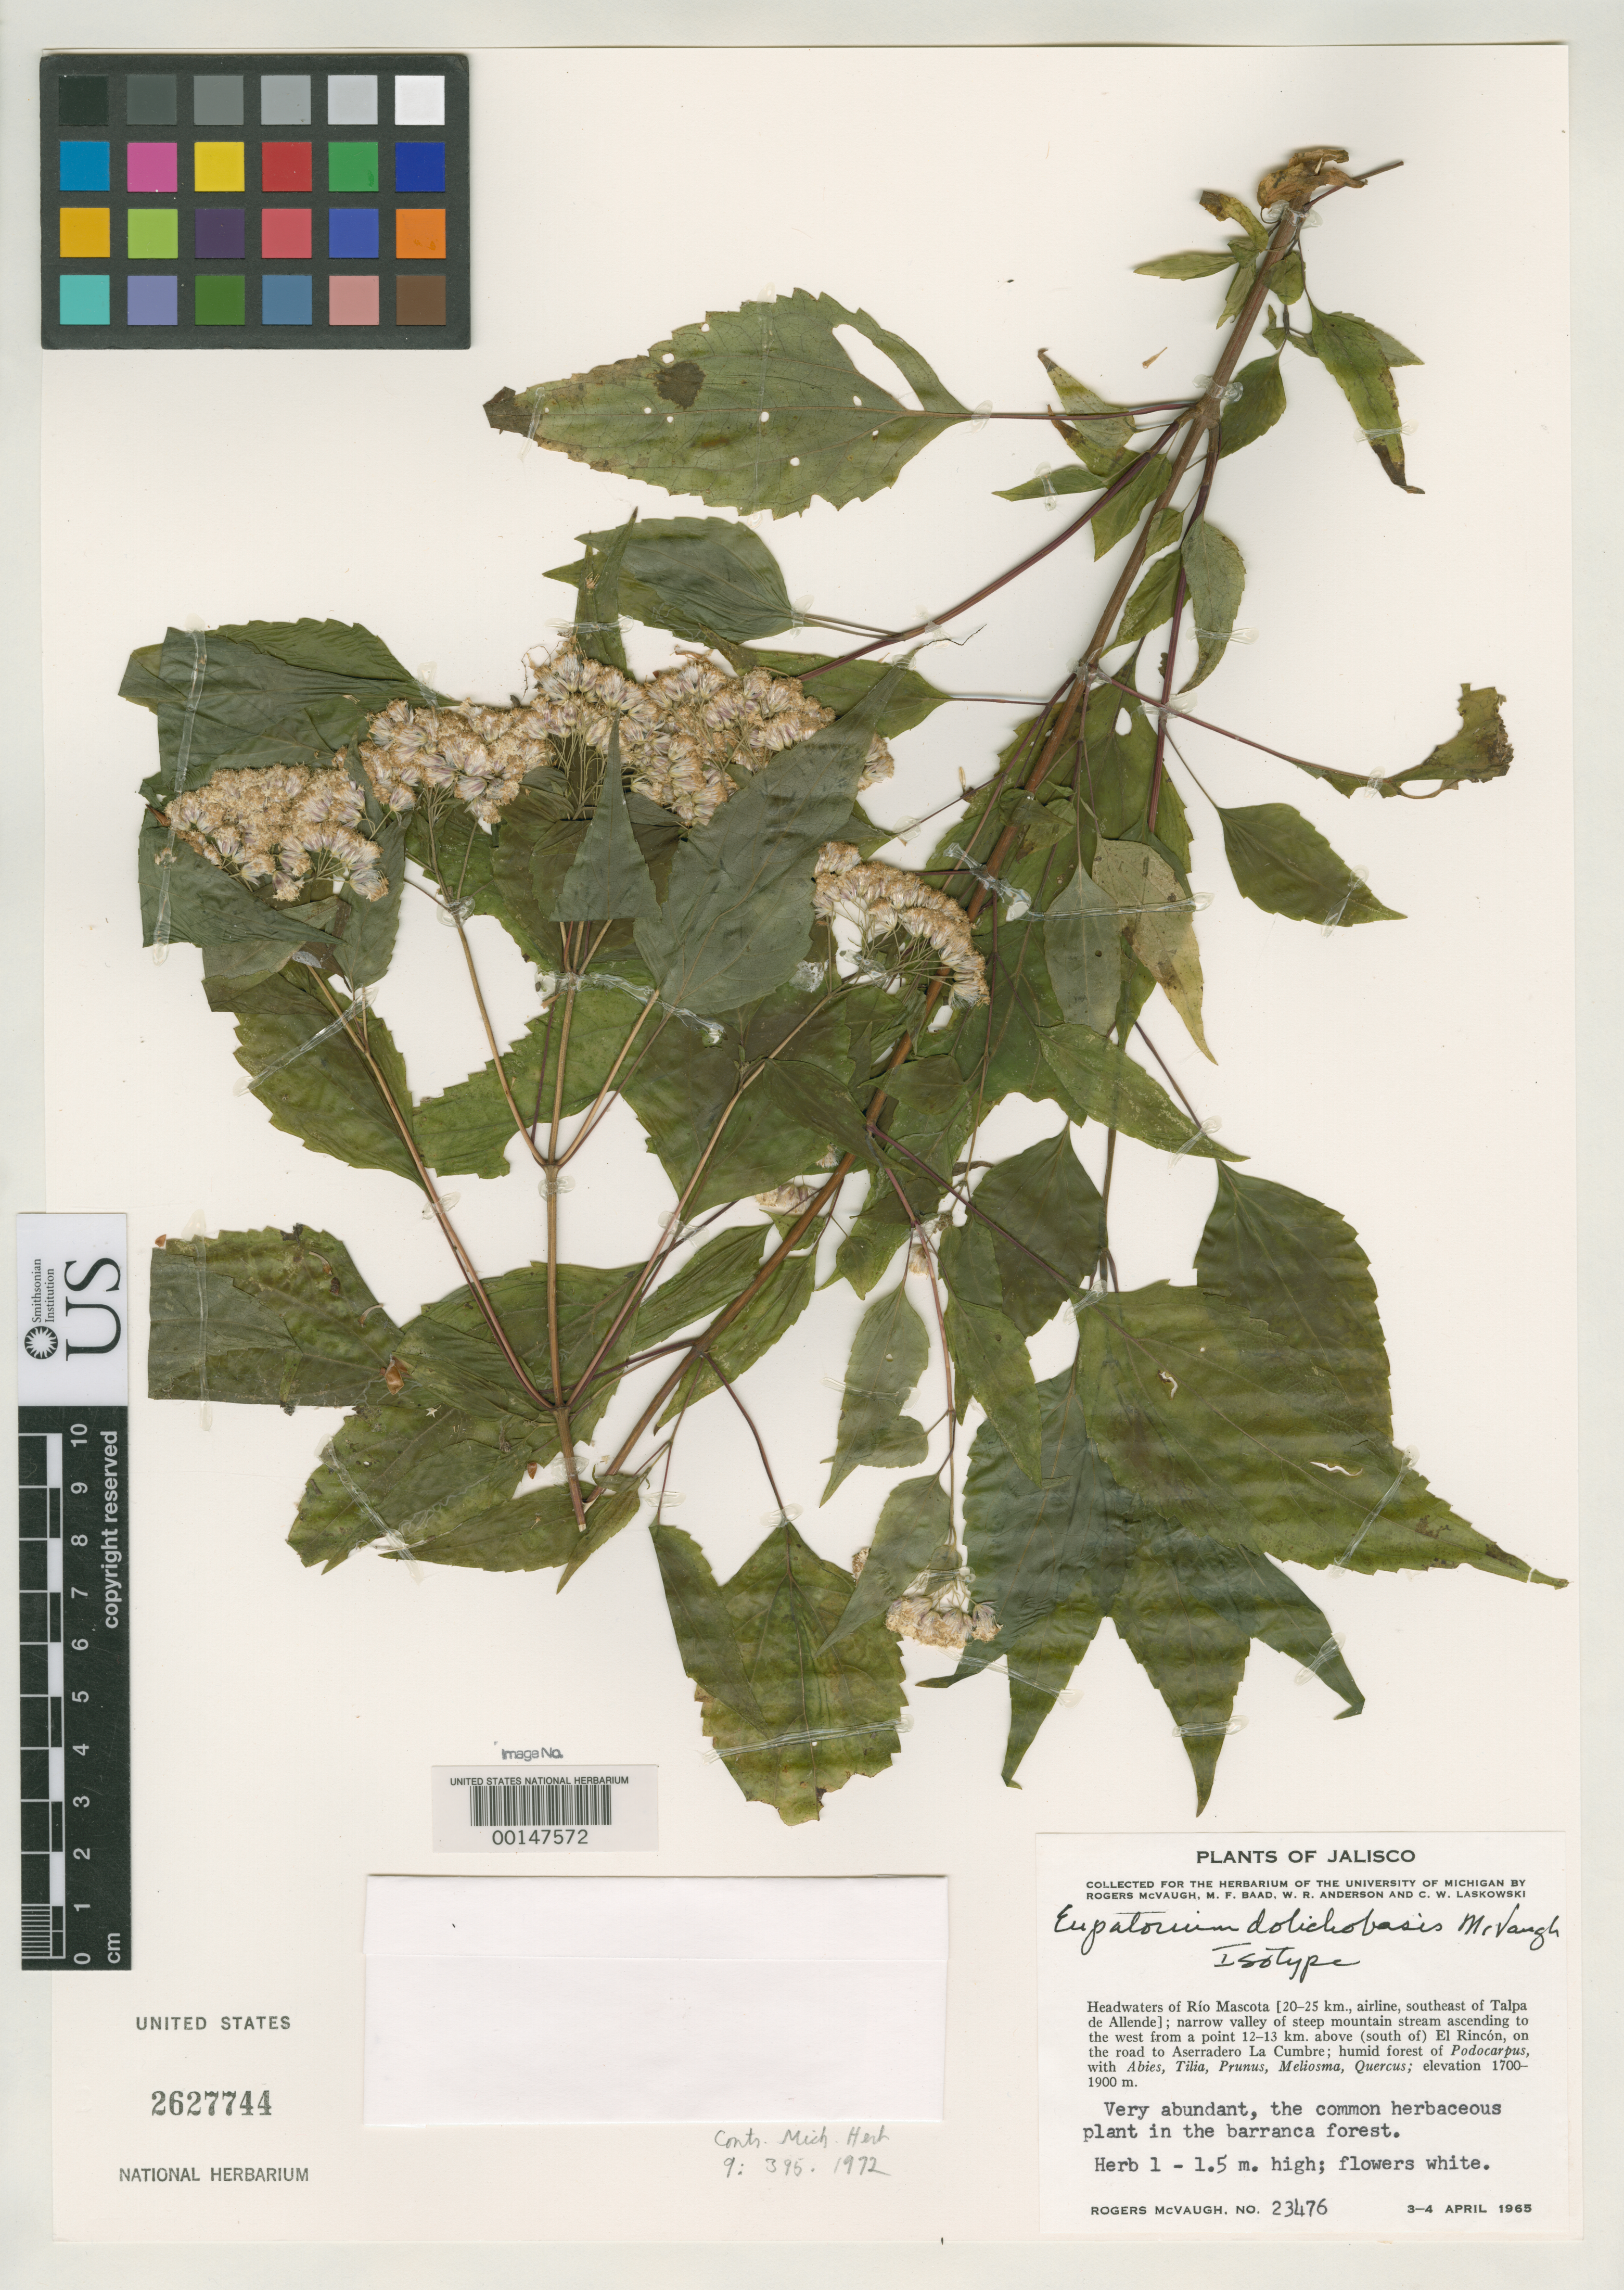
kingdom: Plantae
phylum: Tracheophyta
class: Magnoliopsida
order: Asterales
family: Asteraceae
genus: Eupatorium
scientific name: Eupatorium dolichobasis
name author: McVaugh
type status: Isotype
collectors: R. McVaugh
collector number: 23,476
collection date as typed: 03 Apr 1965 to 04 Apr 1965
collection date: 1965-04-03/1965-04-04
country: Mexico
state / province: Jalisco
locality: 20-25 km SE of Talpa Allende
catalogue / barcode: US 2627744